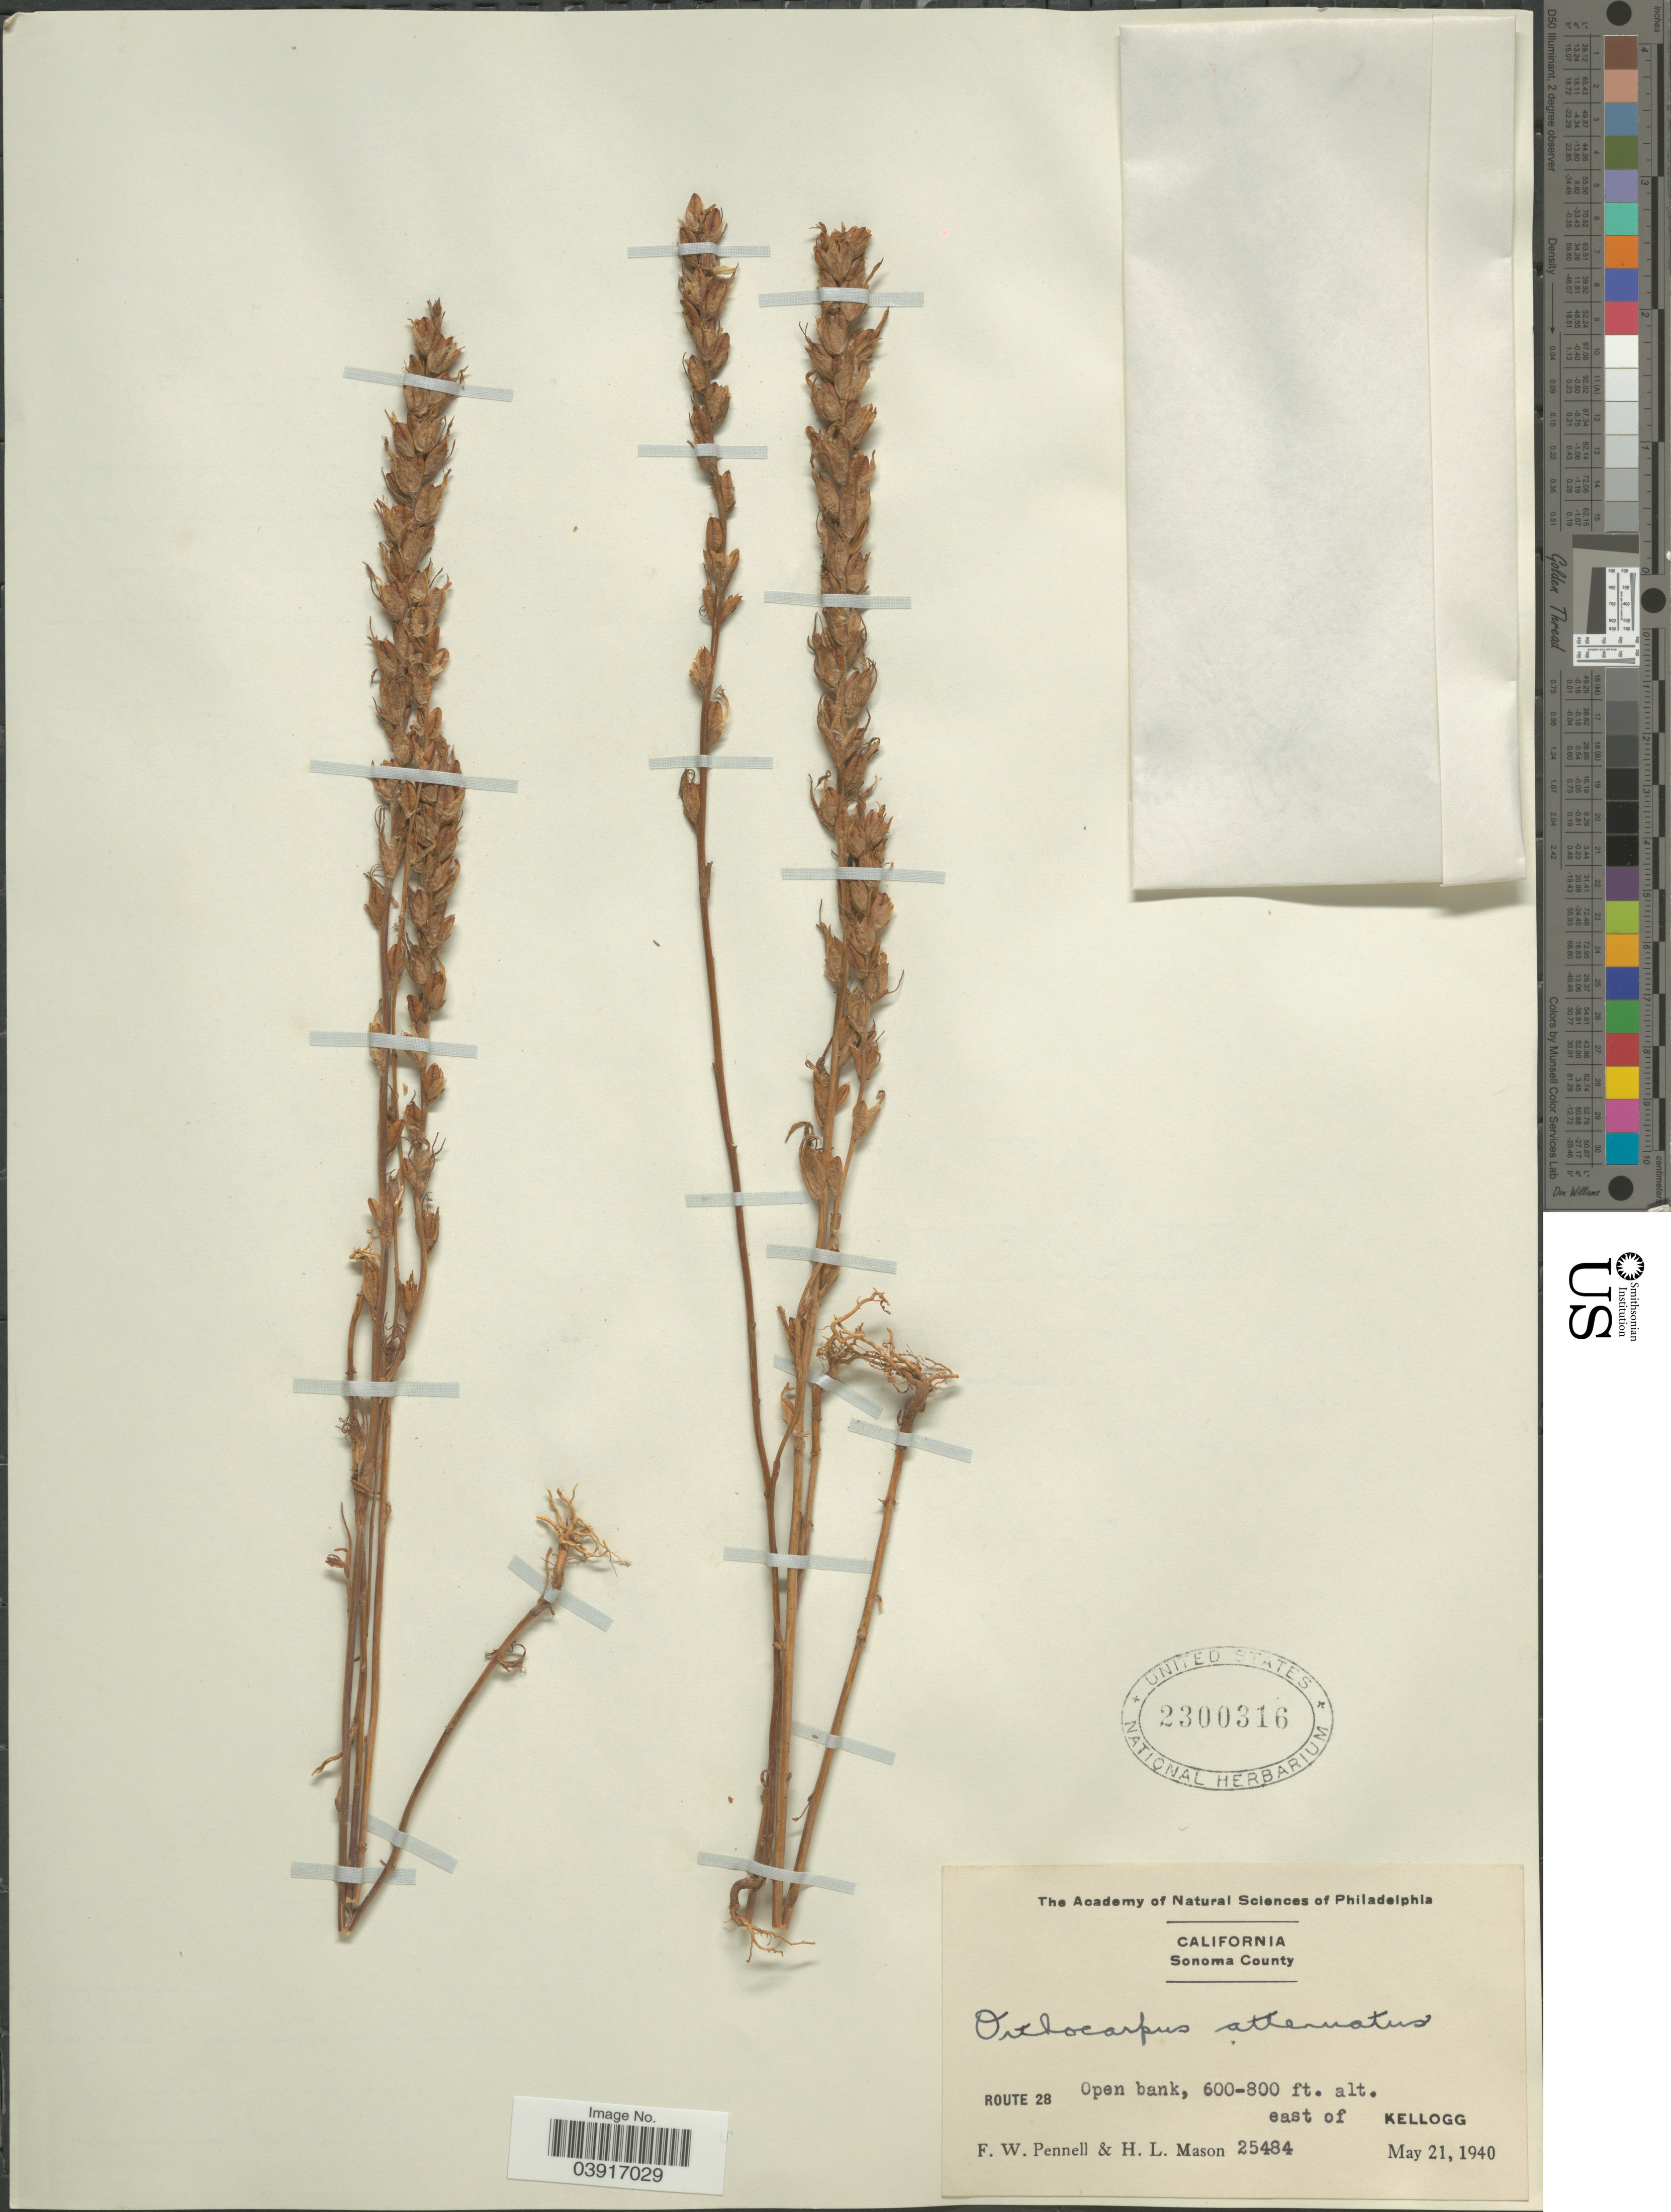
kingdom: Plantae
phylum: Tracheophyta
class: Magnoliopsida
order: Lamiales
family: Orobanchaceae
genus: Orthocarpus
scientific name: Orthocarpus attenuatus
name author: A. Gray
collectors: F. W. Pennell & H. L. Mason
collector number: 25484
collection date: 1940-05-21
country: United States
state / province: California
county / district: Sonoma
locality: Sonoma County. Route 28 east of Kellogg.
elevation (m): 183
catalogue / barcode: US 2300316